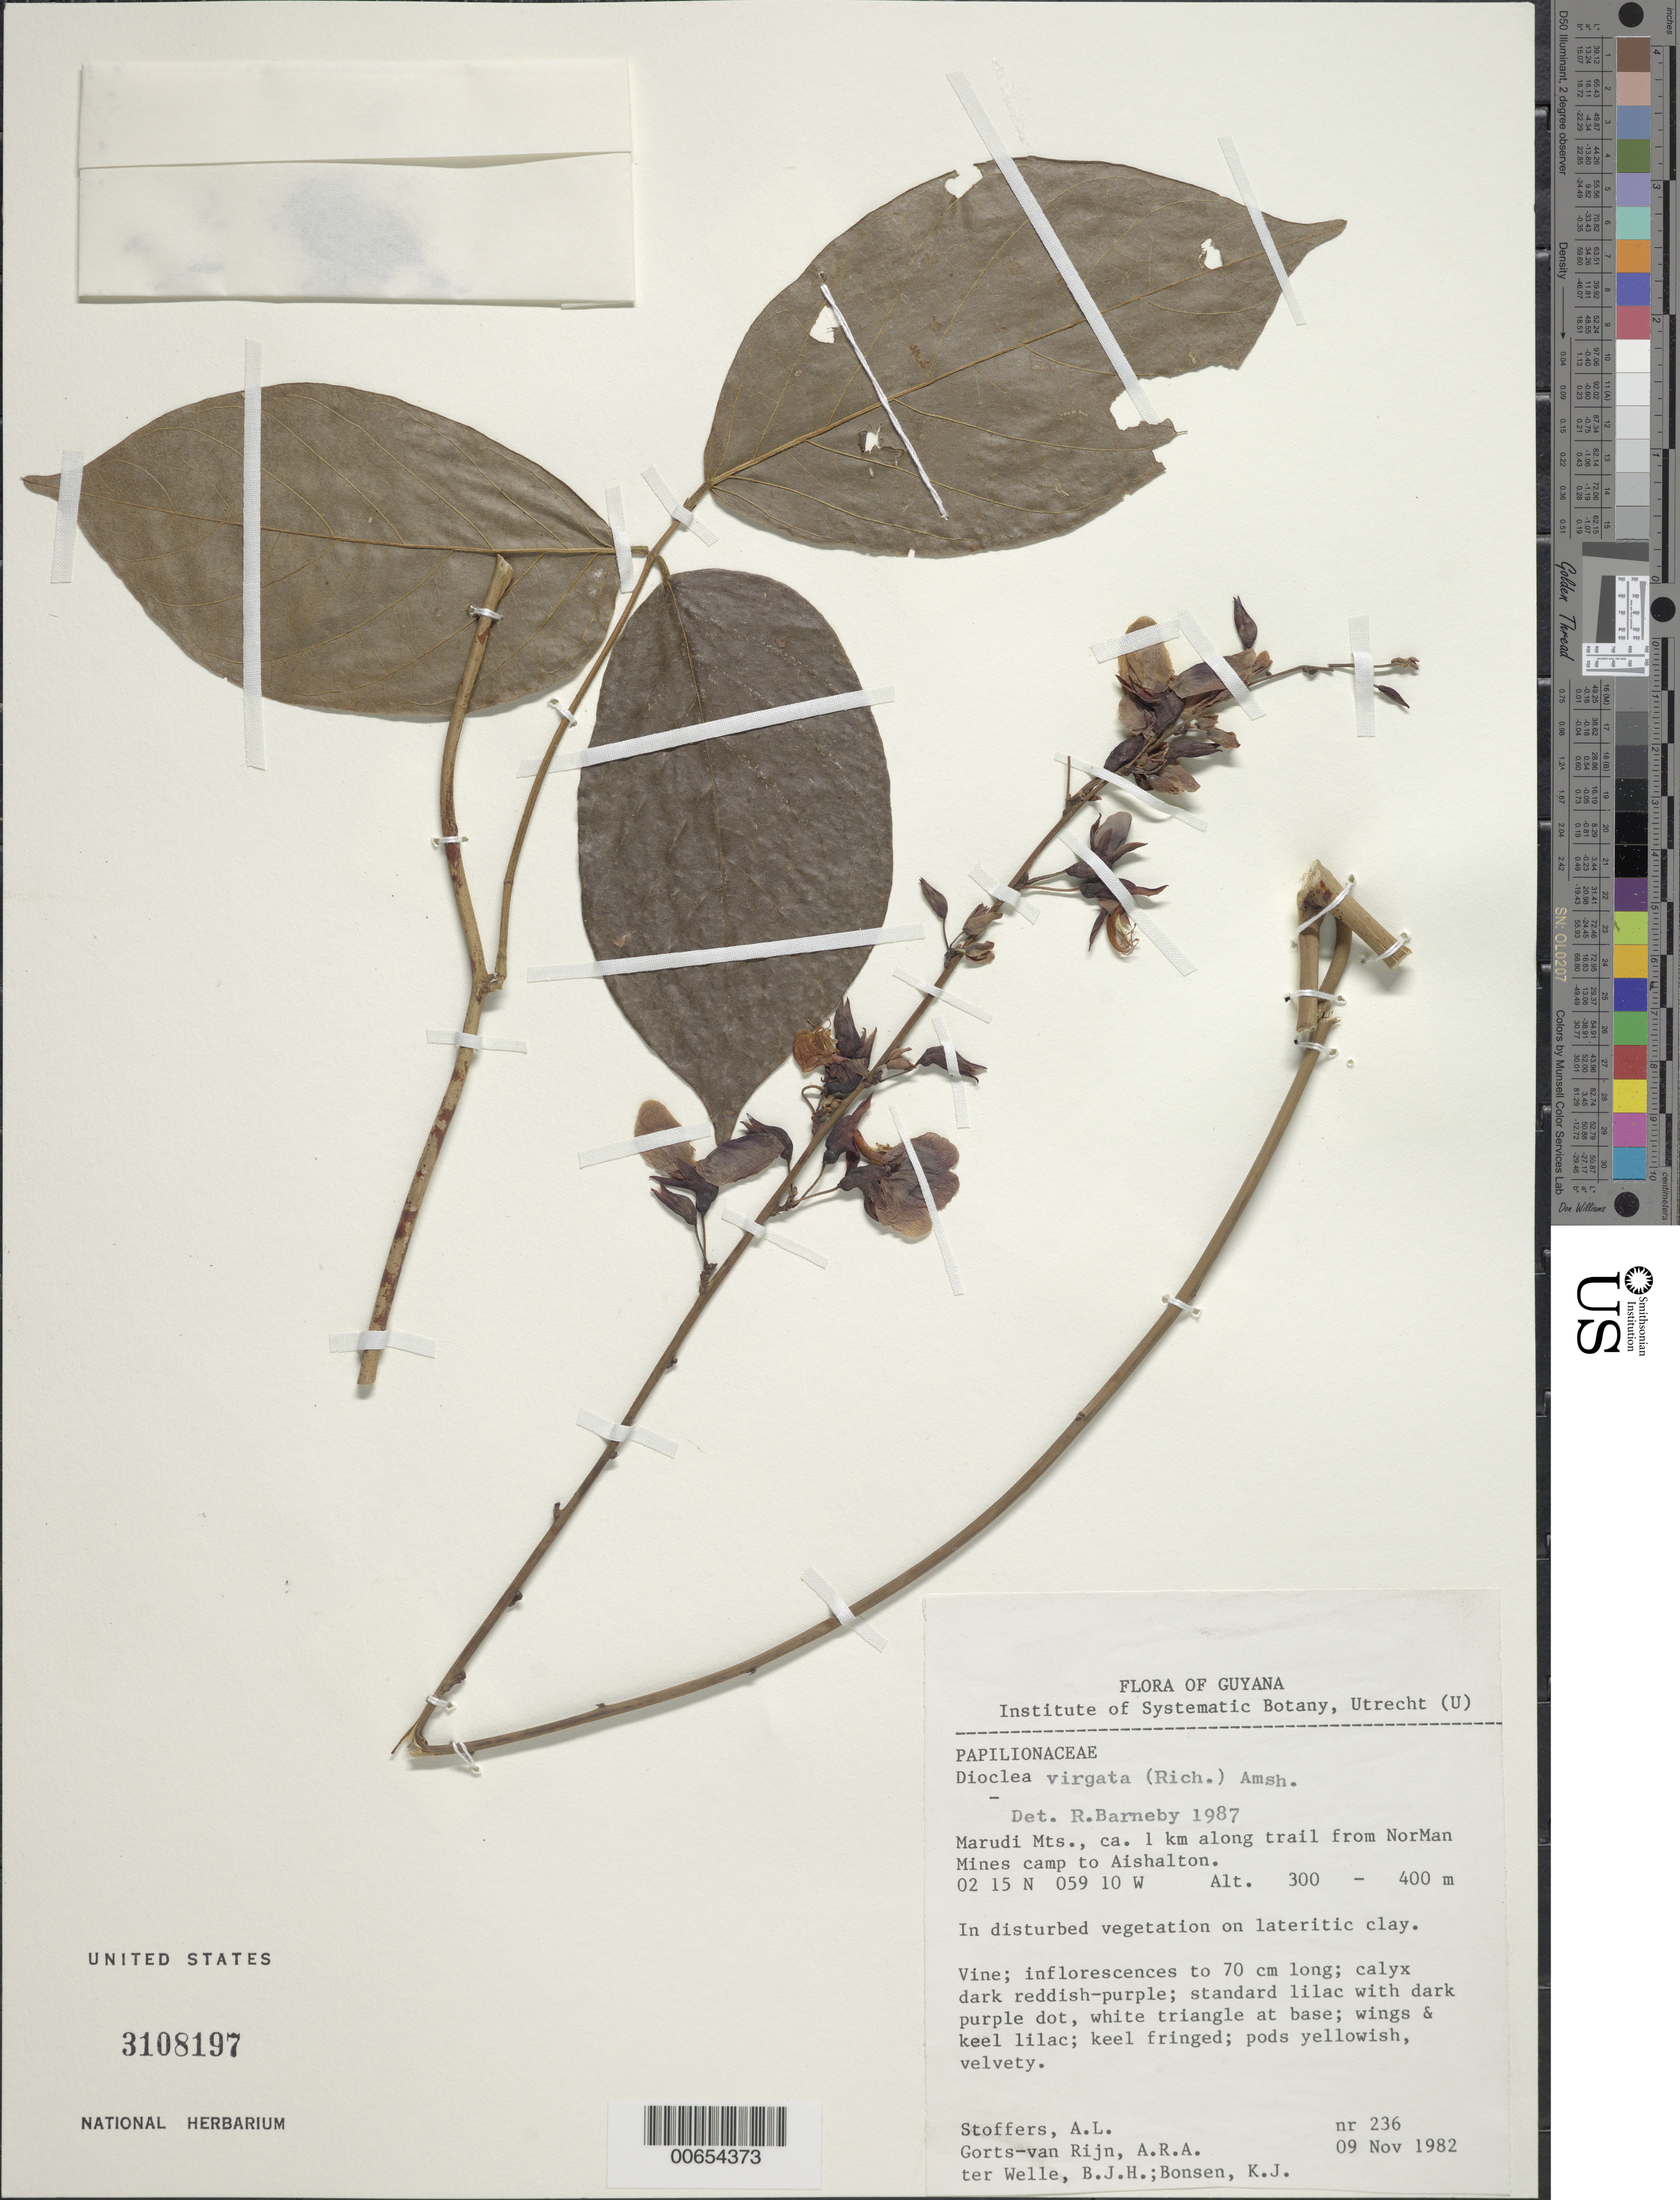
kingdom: Plantae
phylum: Tracheophyta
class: Magnoliopsida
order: Fabales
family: Fabaceae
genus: Dioclea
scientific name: Dioclea virgata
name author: (Rich.) Amshoff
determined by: Barneby, Rupert C., (NY)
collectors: A. Stoffers, A. .R. A. Görts-van Rijn, B. Welle & K. Bonsen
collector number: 236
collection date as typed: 9-Nov-82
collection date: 1982-11-09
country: Guyana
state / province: U. Takutu-U. Essequibo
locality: Marudi Mts., ca. 1 km along trail from NorMan Mines camp to Aishalton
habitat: Disturbed vegetation on lateritic clay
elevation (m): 300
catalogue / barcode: US 3108197